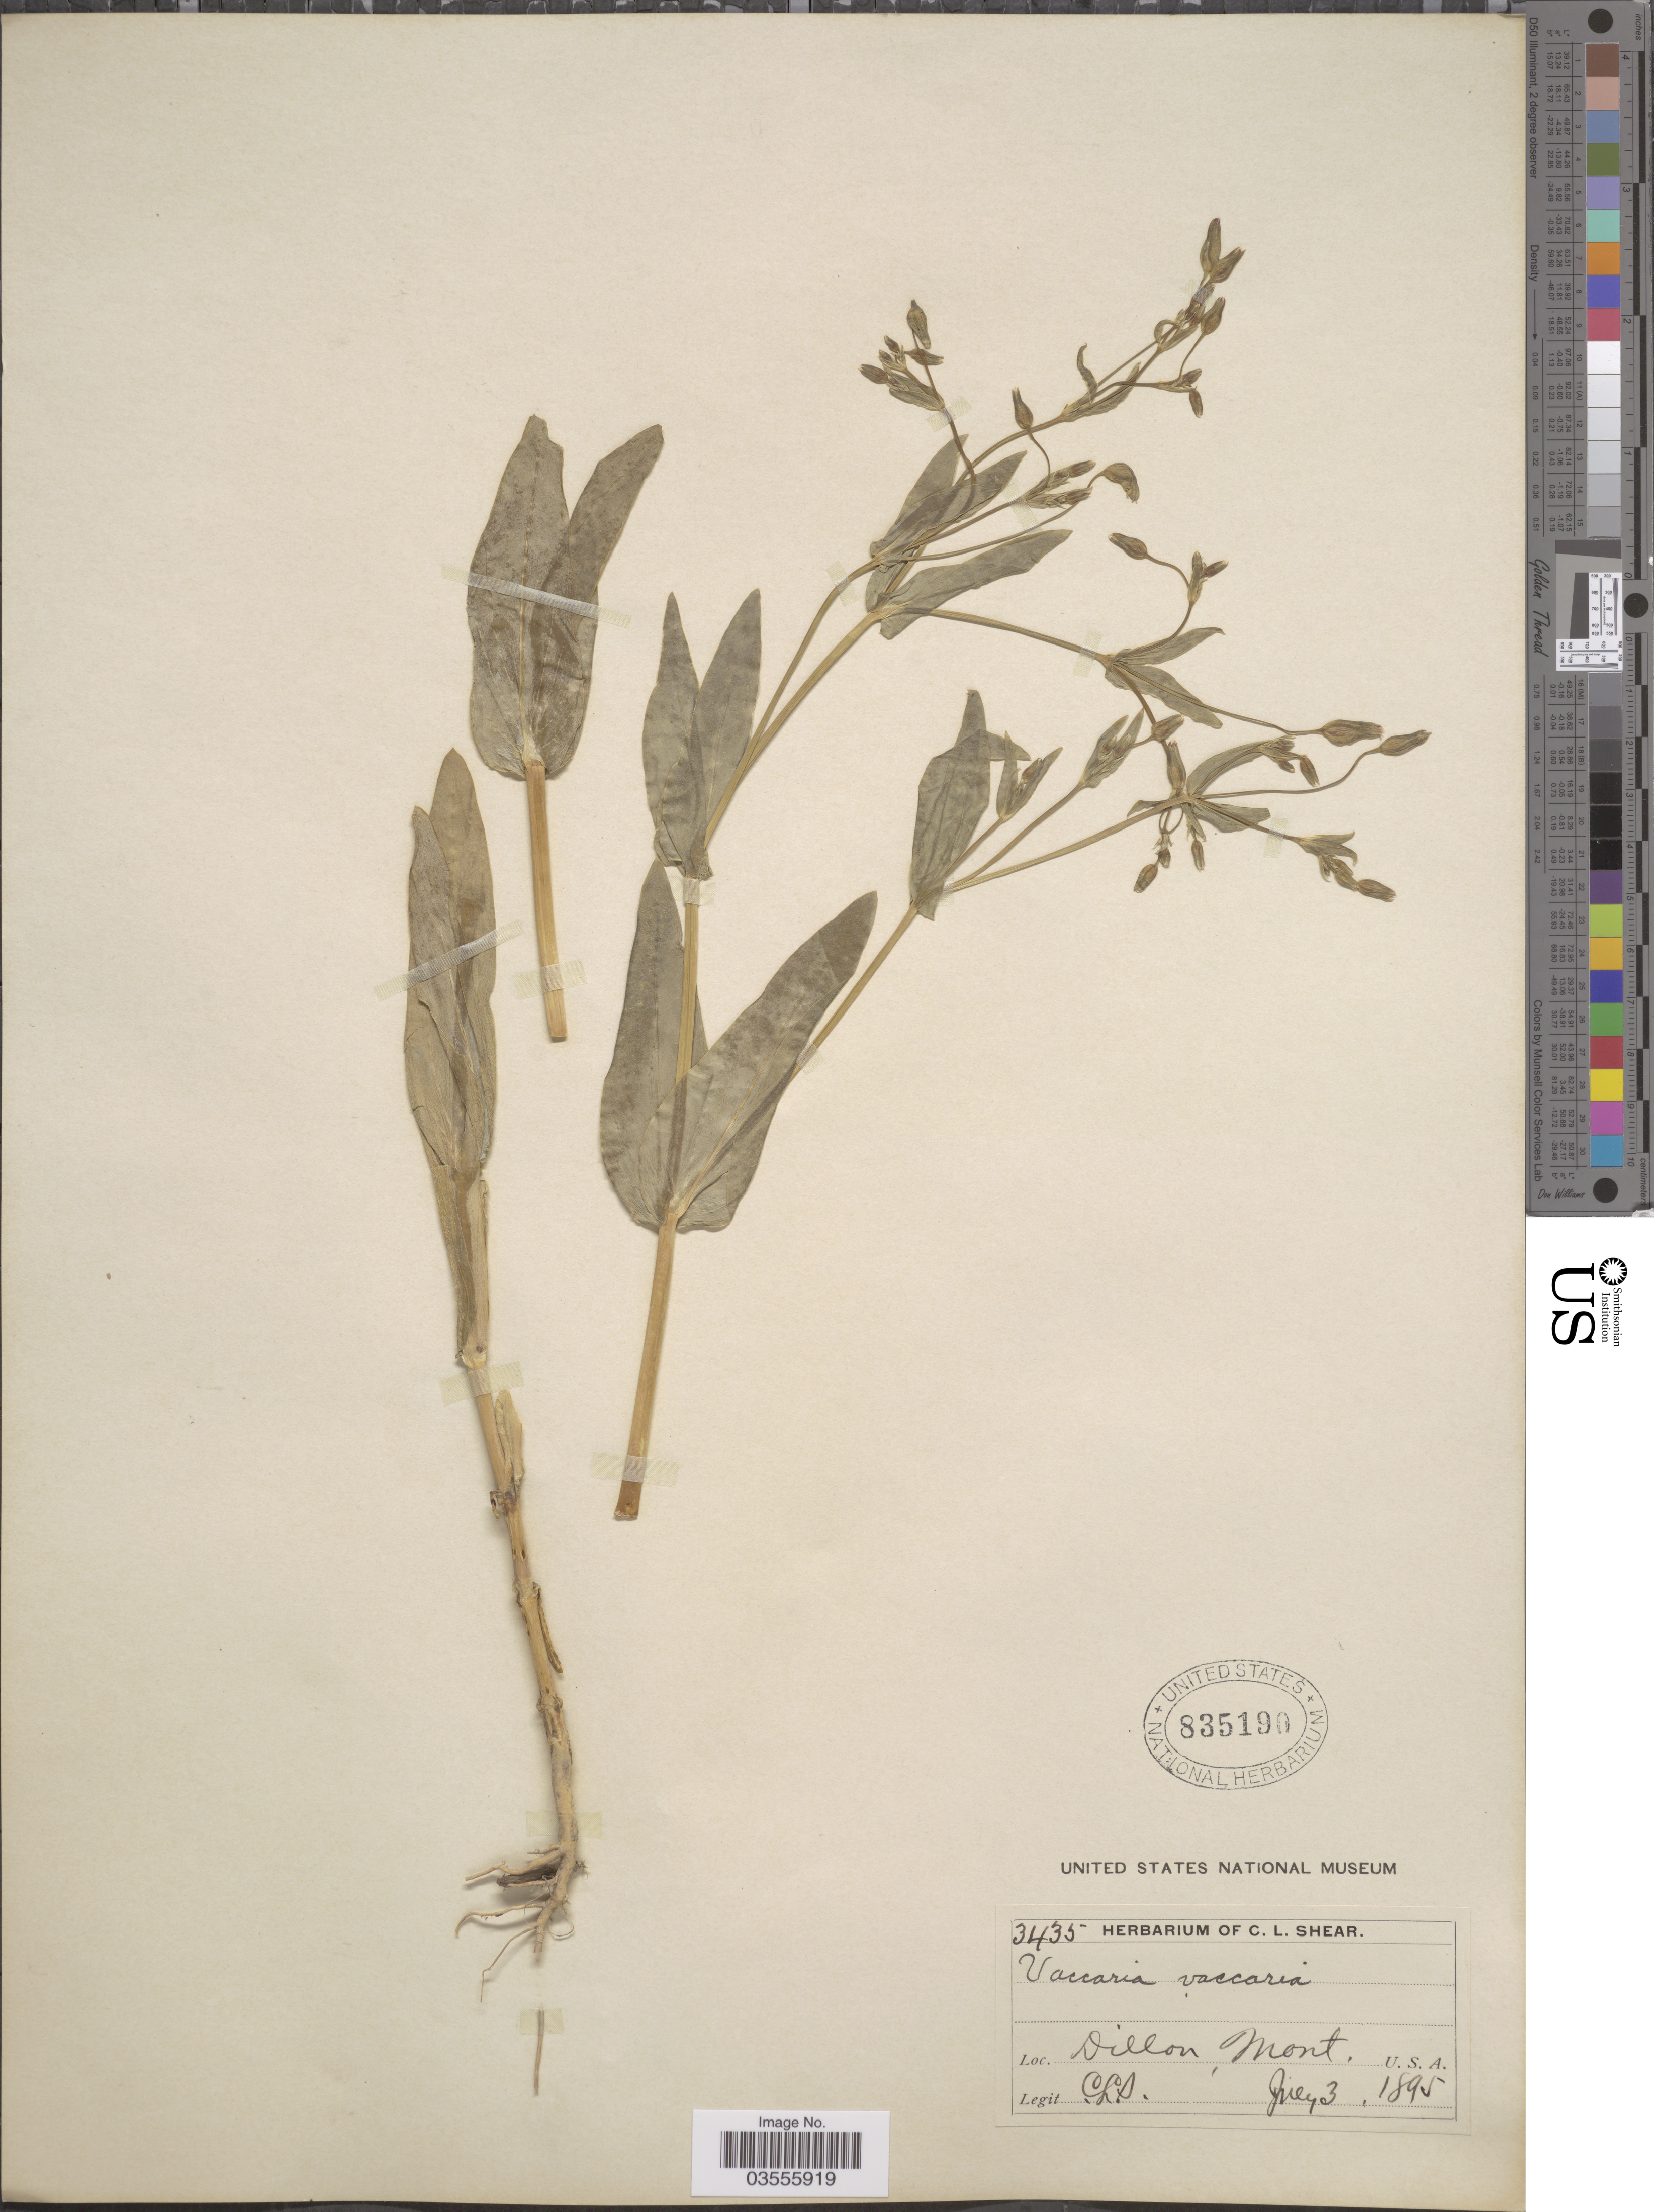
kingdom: Plantae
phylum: Tracheophyta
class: Magnoliopsida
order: Caryophyllales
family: Caryophyllaceae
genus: Gypsophila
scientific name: Gypsophila vaccaria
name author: (L.) Sm.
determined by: Strong, M. T., (US), Smithsonian Institution - National Museum of Natural History (UNITED STATES)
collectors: C. L. Shear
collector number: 3435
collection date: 1895-07-03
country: United States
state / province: Montana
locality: Dillon.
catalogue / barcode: US 835190